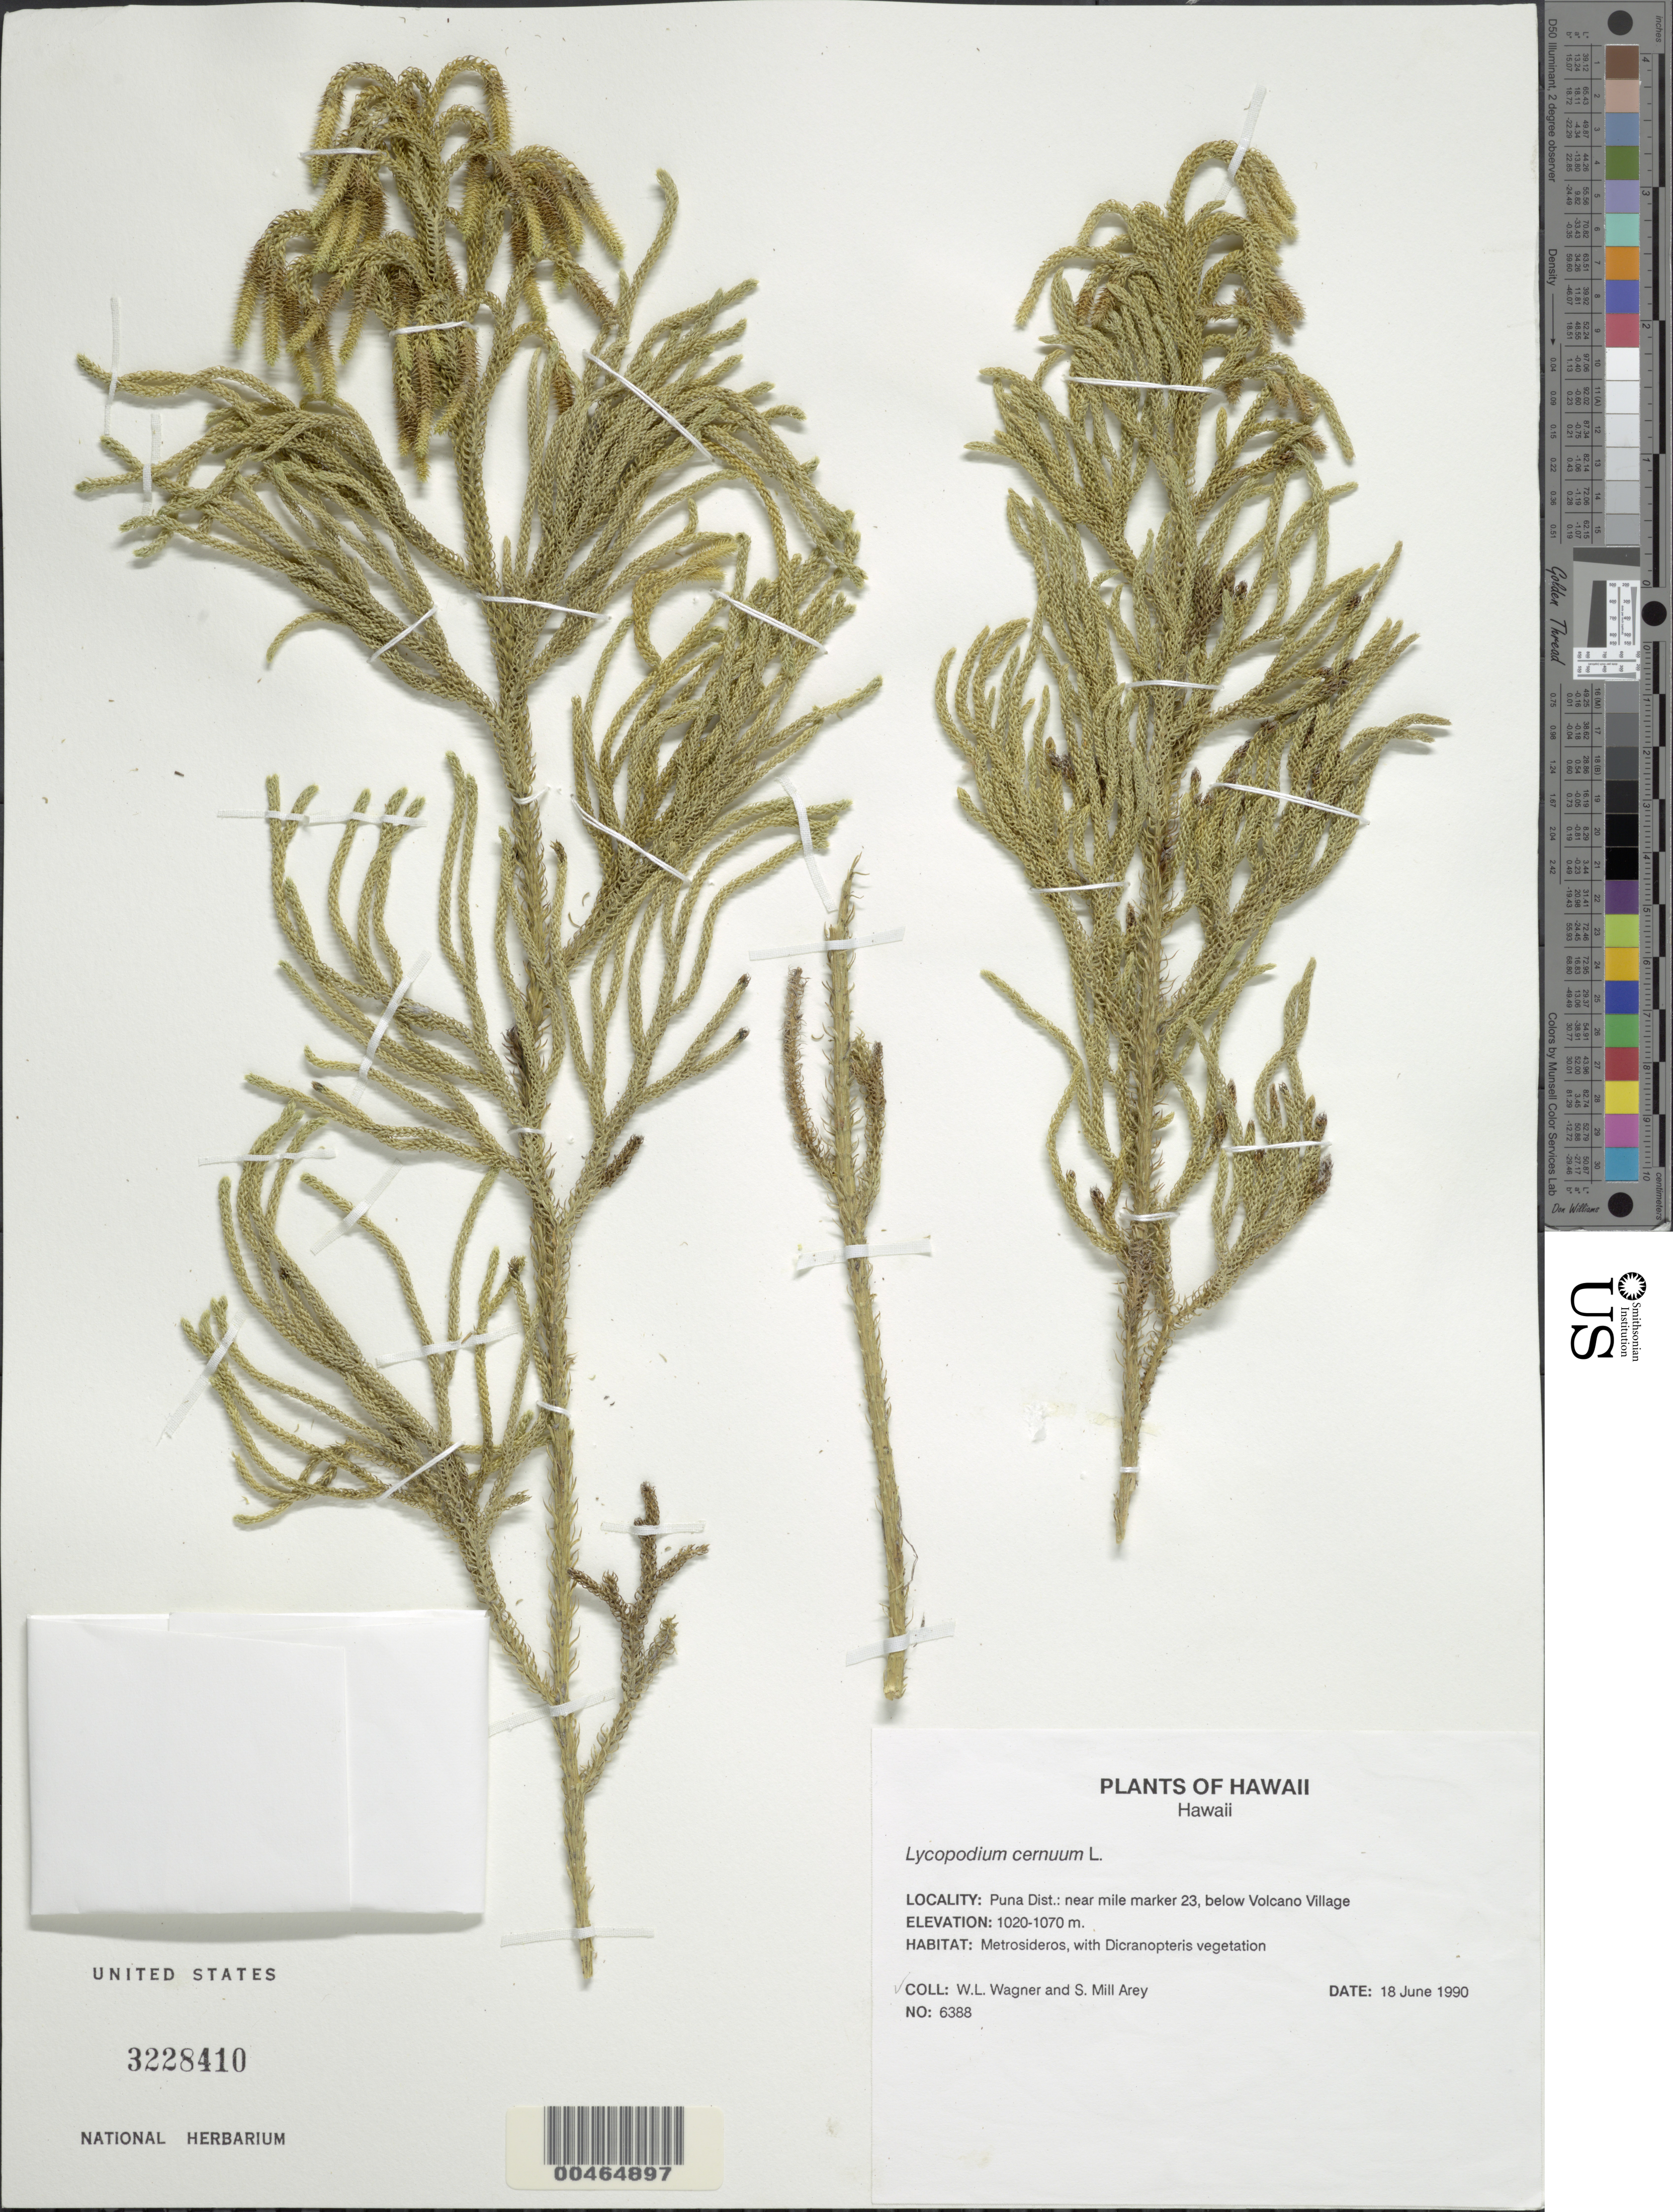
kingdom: Plantae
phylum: Tracheophyta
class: Lycopodiopsida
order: Lycopodiales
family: Lycopodiaceae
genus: Palhinhaea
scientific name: Palhinhaea cernua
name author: (L.) Vasc. & Franco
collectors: W. L. Wagner & S. Arey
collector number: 6388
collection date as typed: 18 Jun 1990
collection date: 1990-06-18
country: United States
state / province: Hawaii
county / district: Hawaii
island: Hawaii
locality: Puna District, near mile marker 23, below Volcano Village, Hawaii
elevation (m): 1020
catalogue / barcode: US 3228410